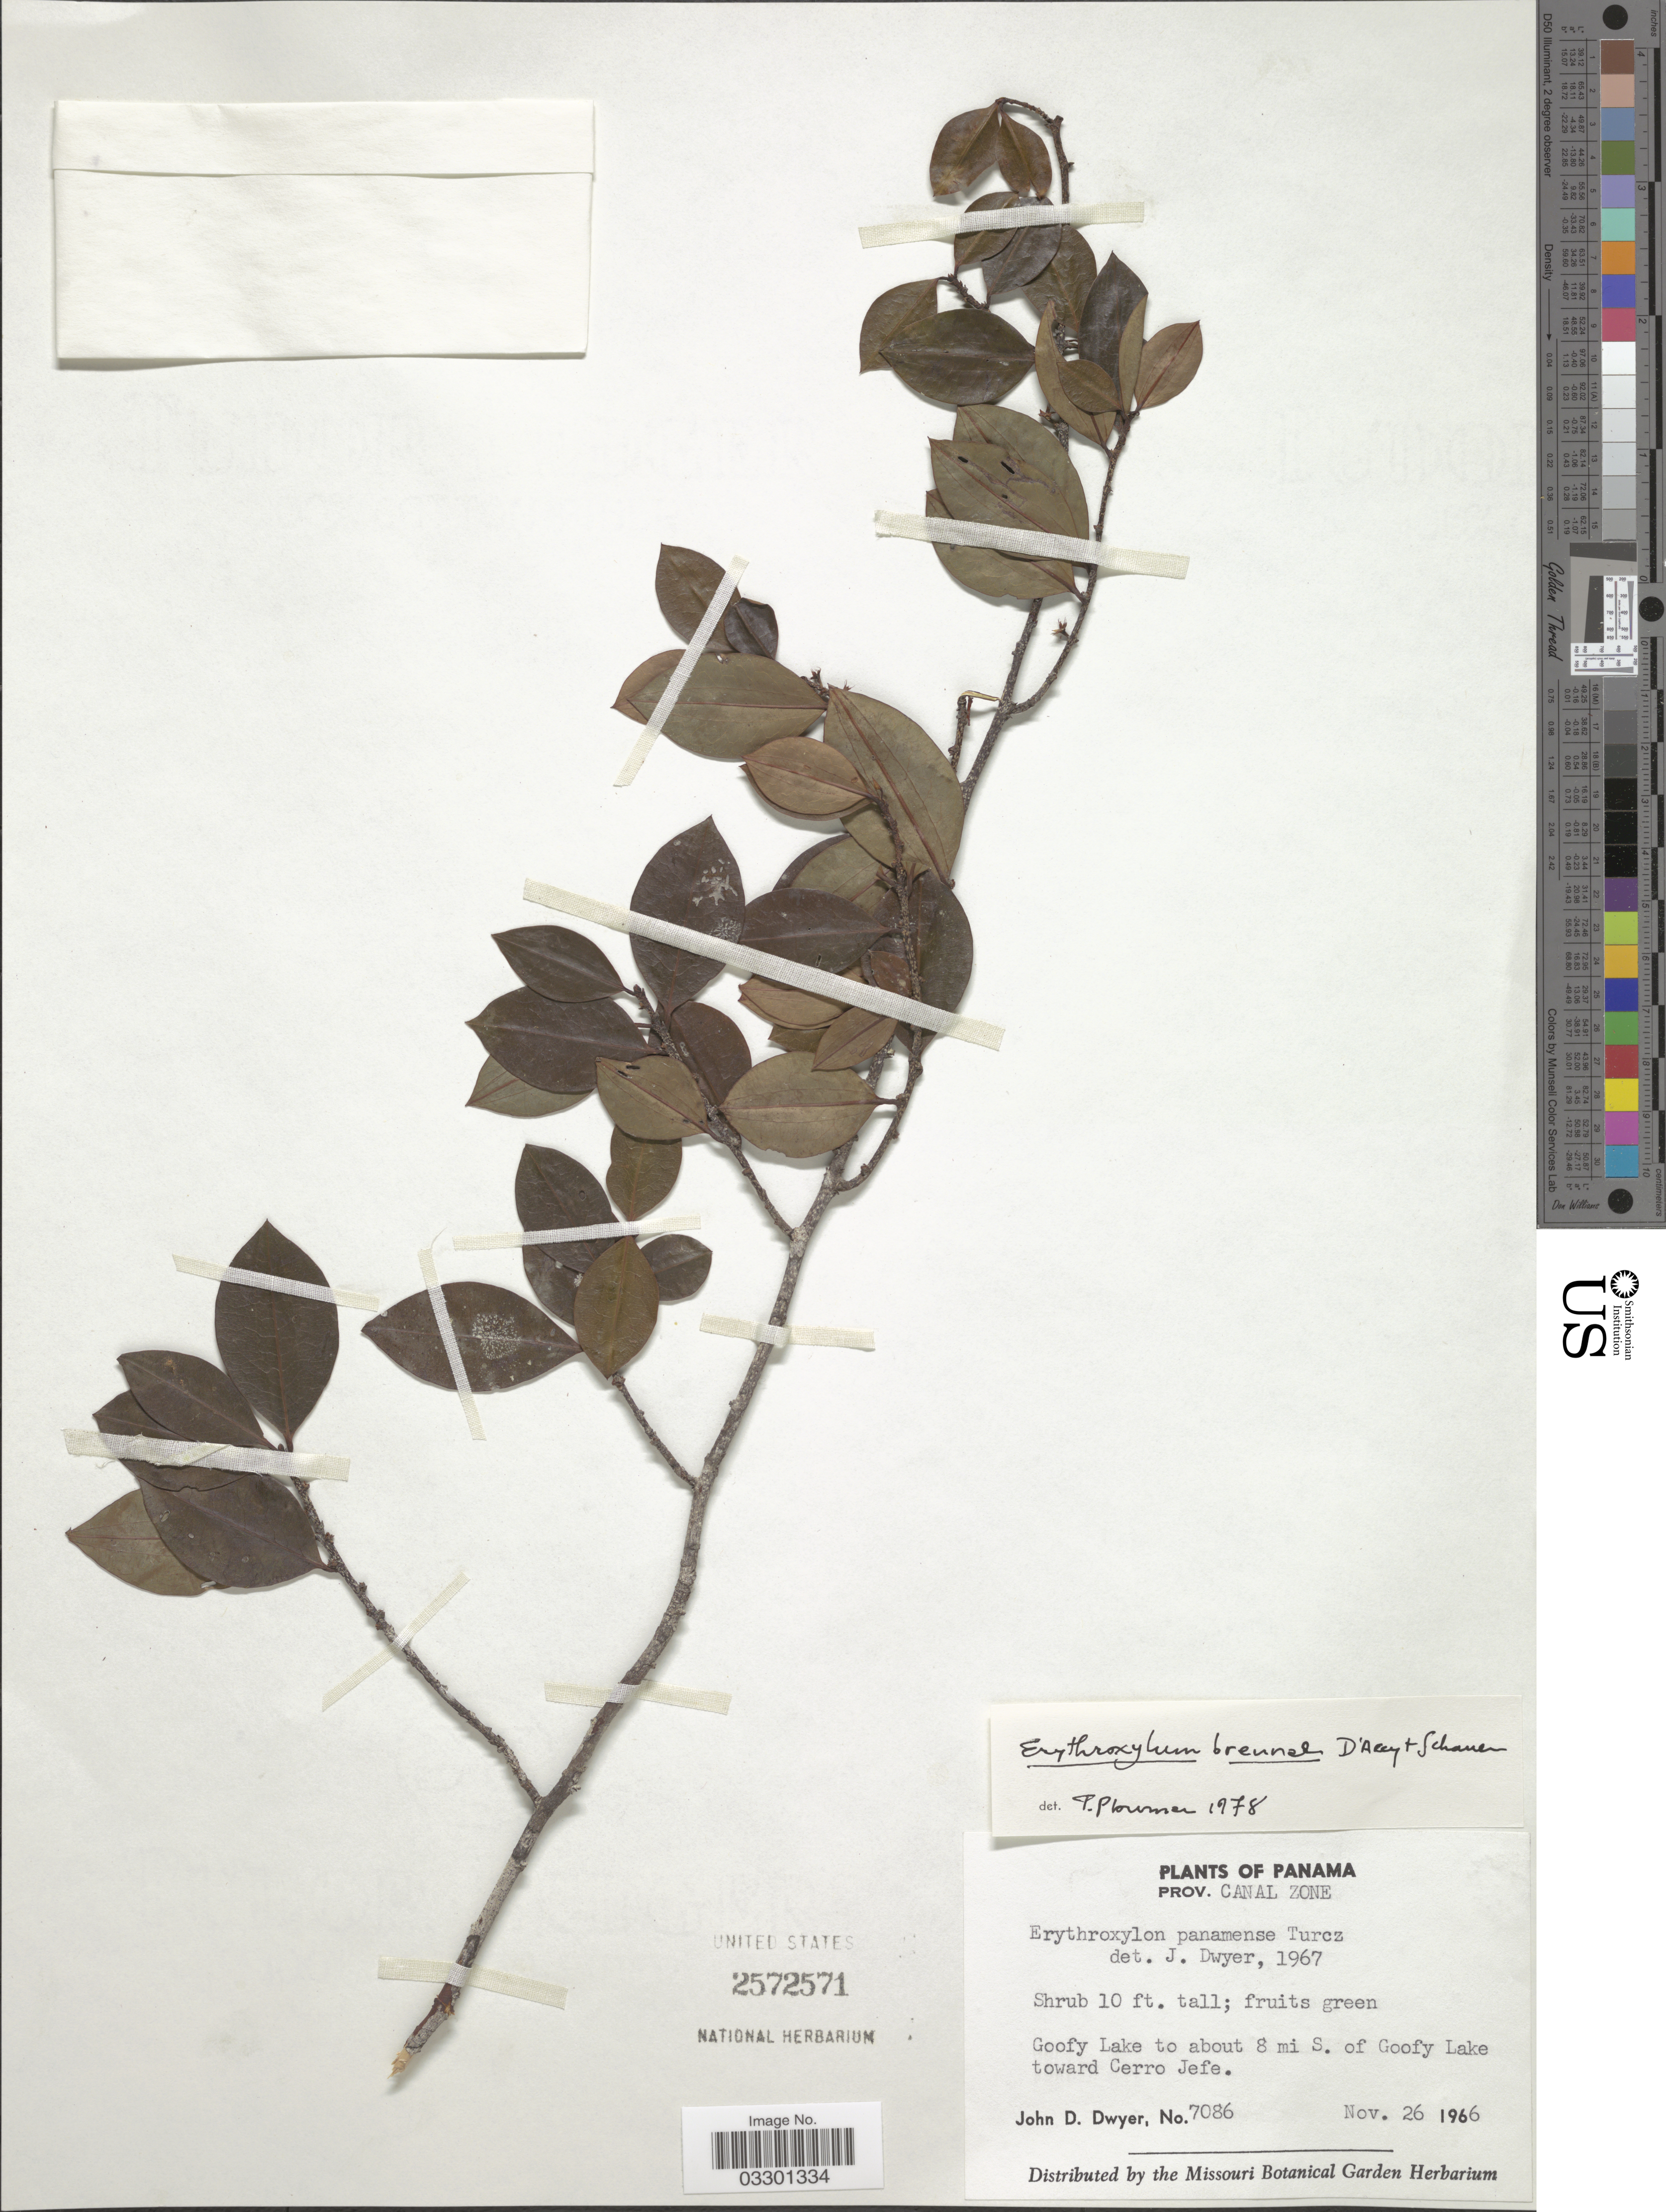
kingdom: Plantae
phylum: Tracheophyta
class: Magnoliopsida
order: Malpighiales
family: Erythroxylaceae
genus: Erythroxylum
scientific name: Erythroxylum brennae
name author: D'Arcy & Schanen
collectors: J. D. Dwyer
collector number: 7086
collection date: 1966-11-26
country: Panama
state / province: Panamá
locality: Prov. Canal Zone. Goofy Lake to about 8 mi. S of Goofy Lake toward Cerro Jefe.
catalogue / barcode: US 2572571